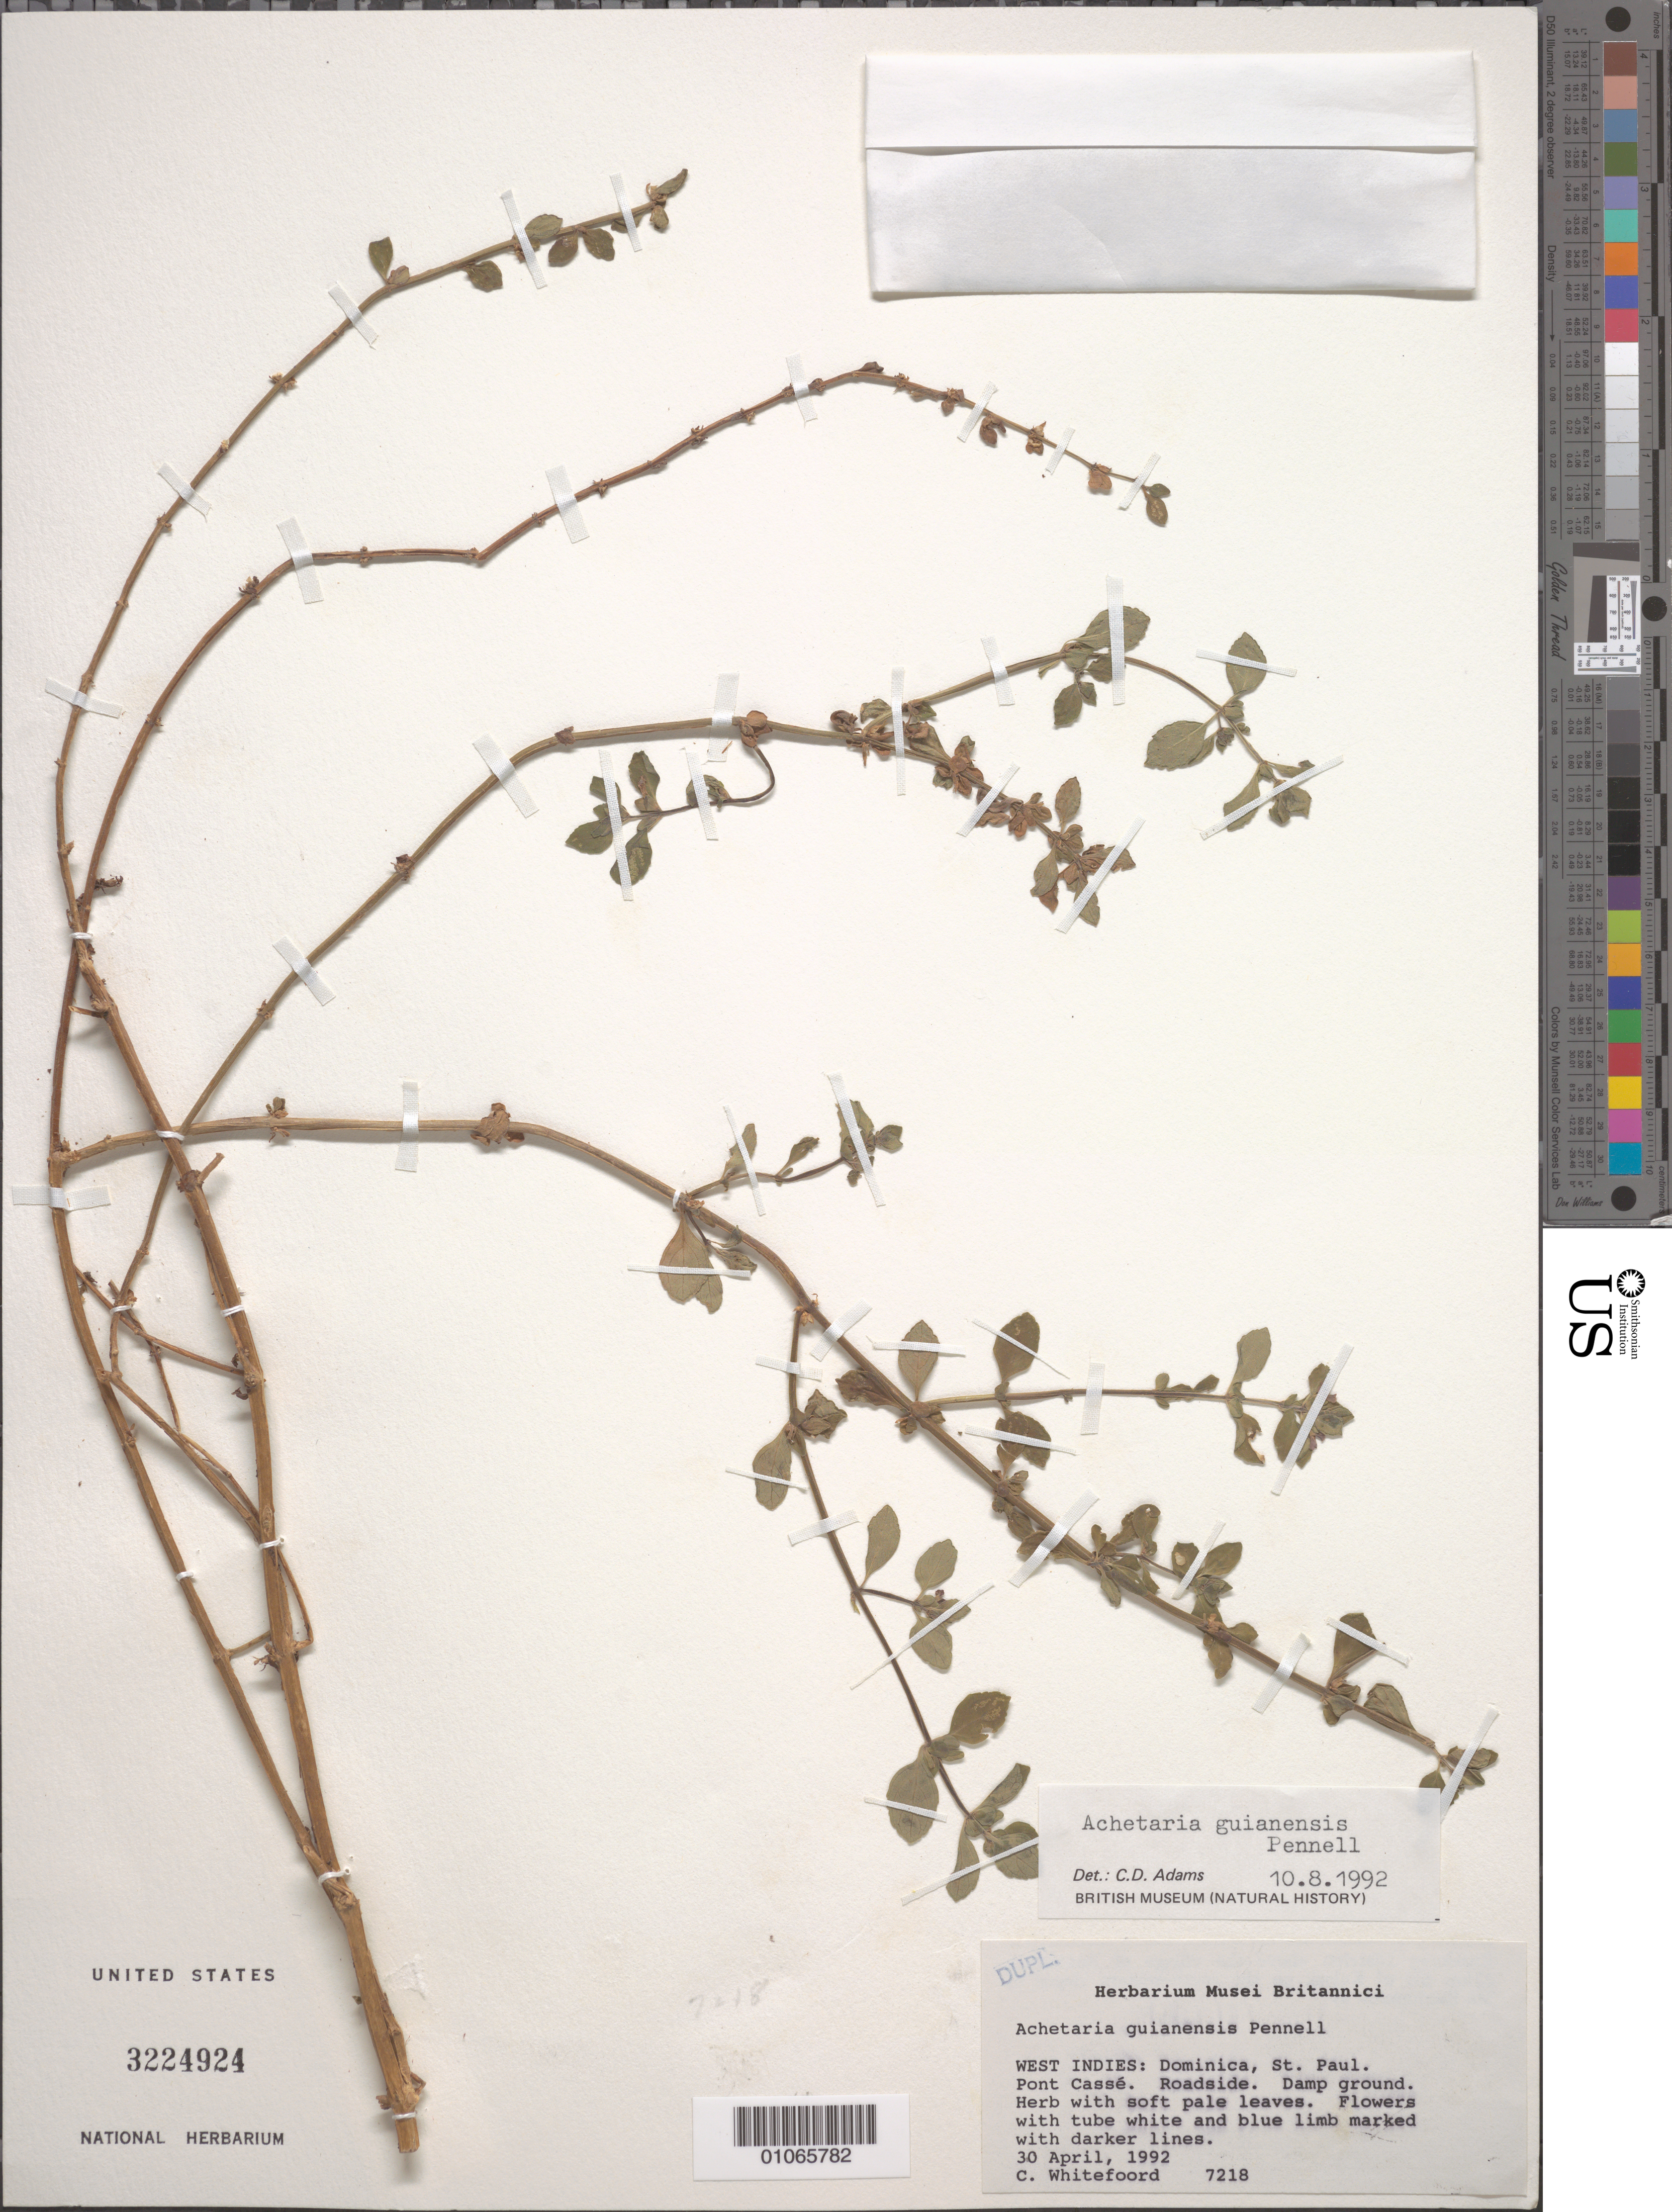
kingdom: Plantae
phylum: Tracheophyta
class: Magnoliopsida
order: Lamiales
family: Plantaginaceae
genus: Matourea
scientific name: Matourea scutellarioides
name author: (Benth.) Colletta & V.C. Souza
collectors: C. Whitefoord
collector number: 7218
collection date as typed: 30 Apr 1992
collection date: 1992-04-30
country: Dominica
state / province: St. Paul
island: Dominica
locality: Pont Casse. Roadside. Damp ground.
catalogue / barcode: US 3224924